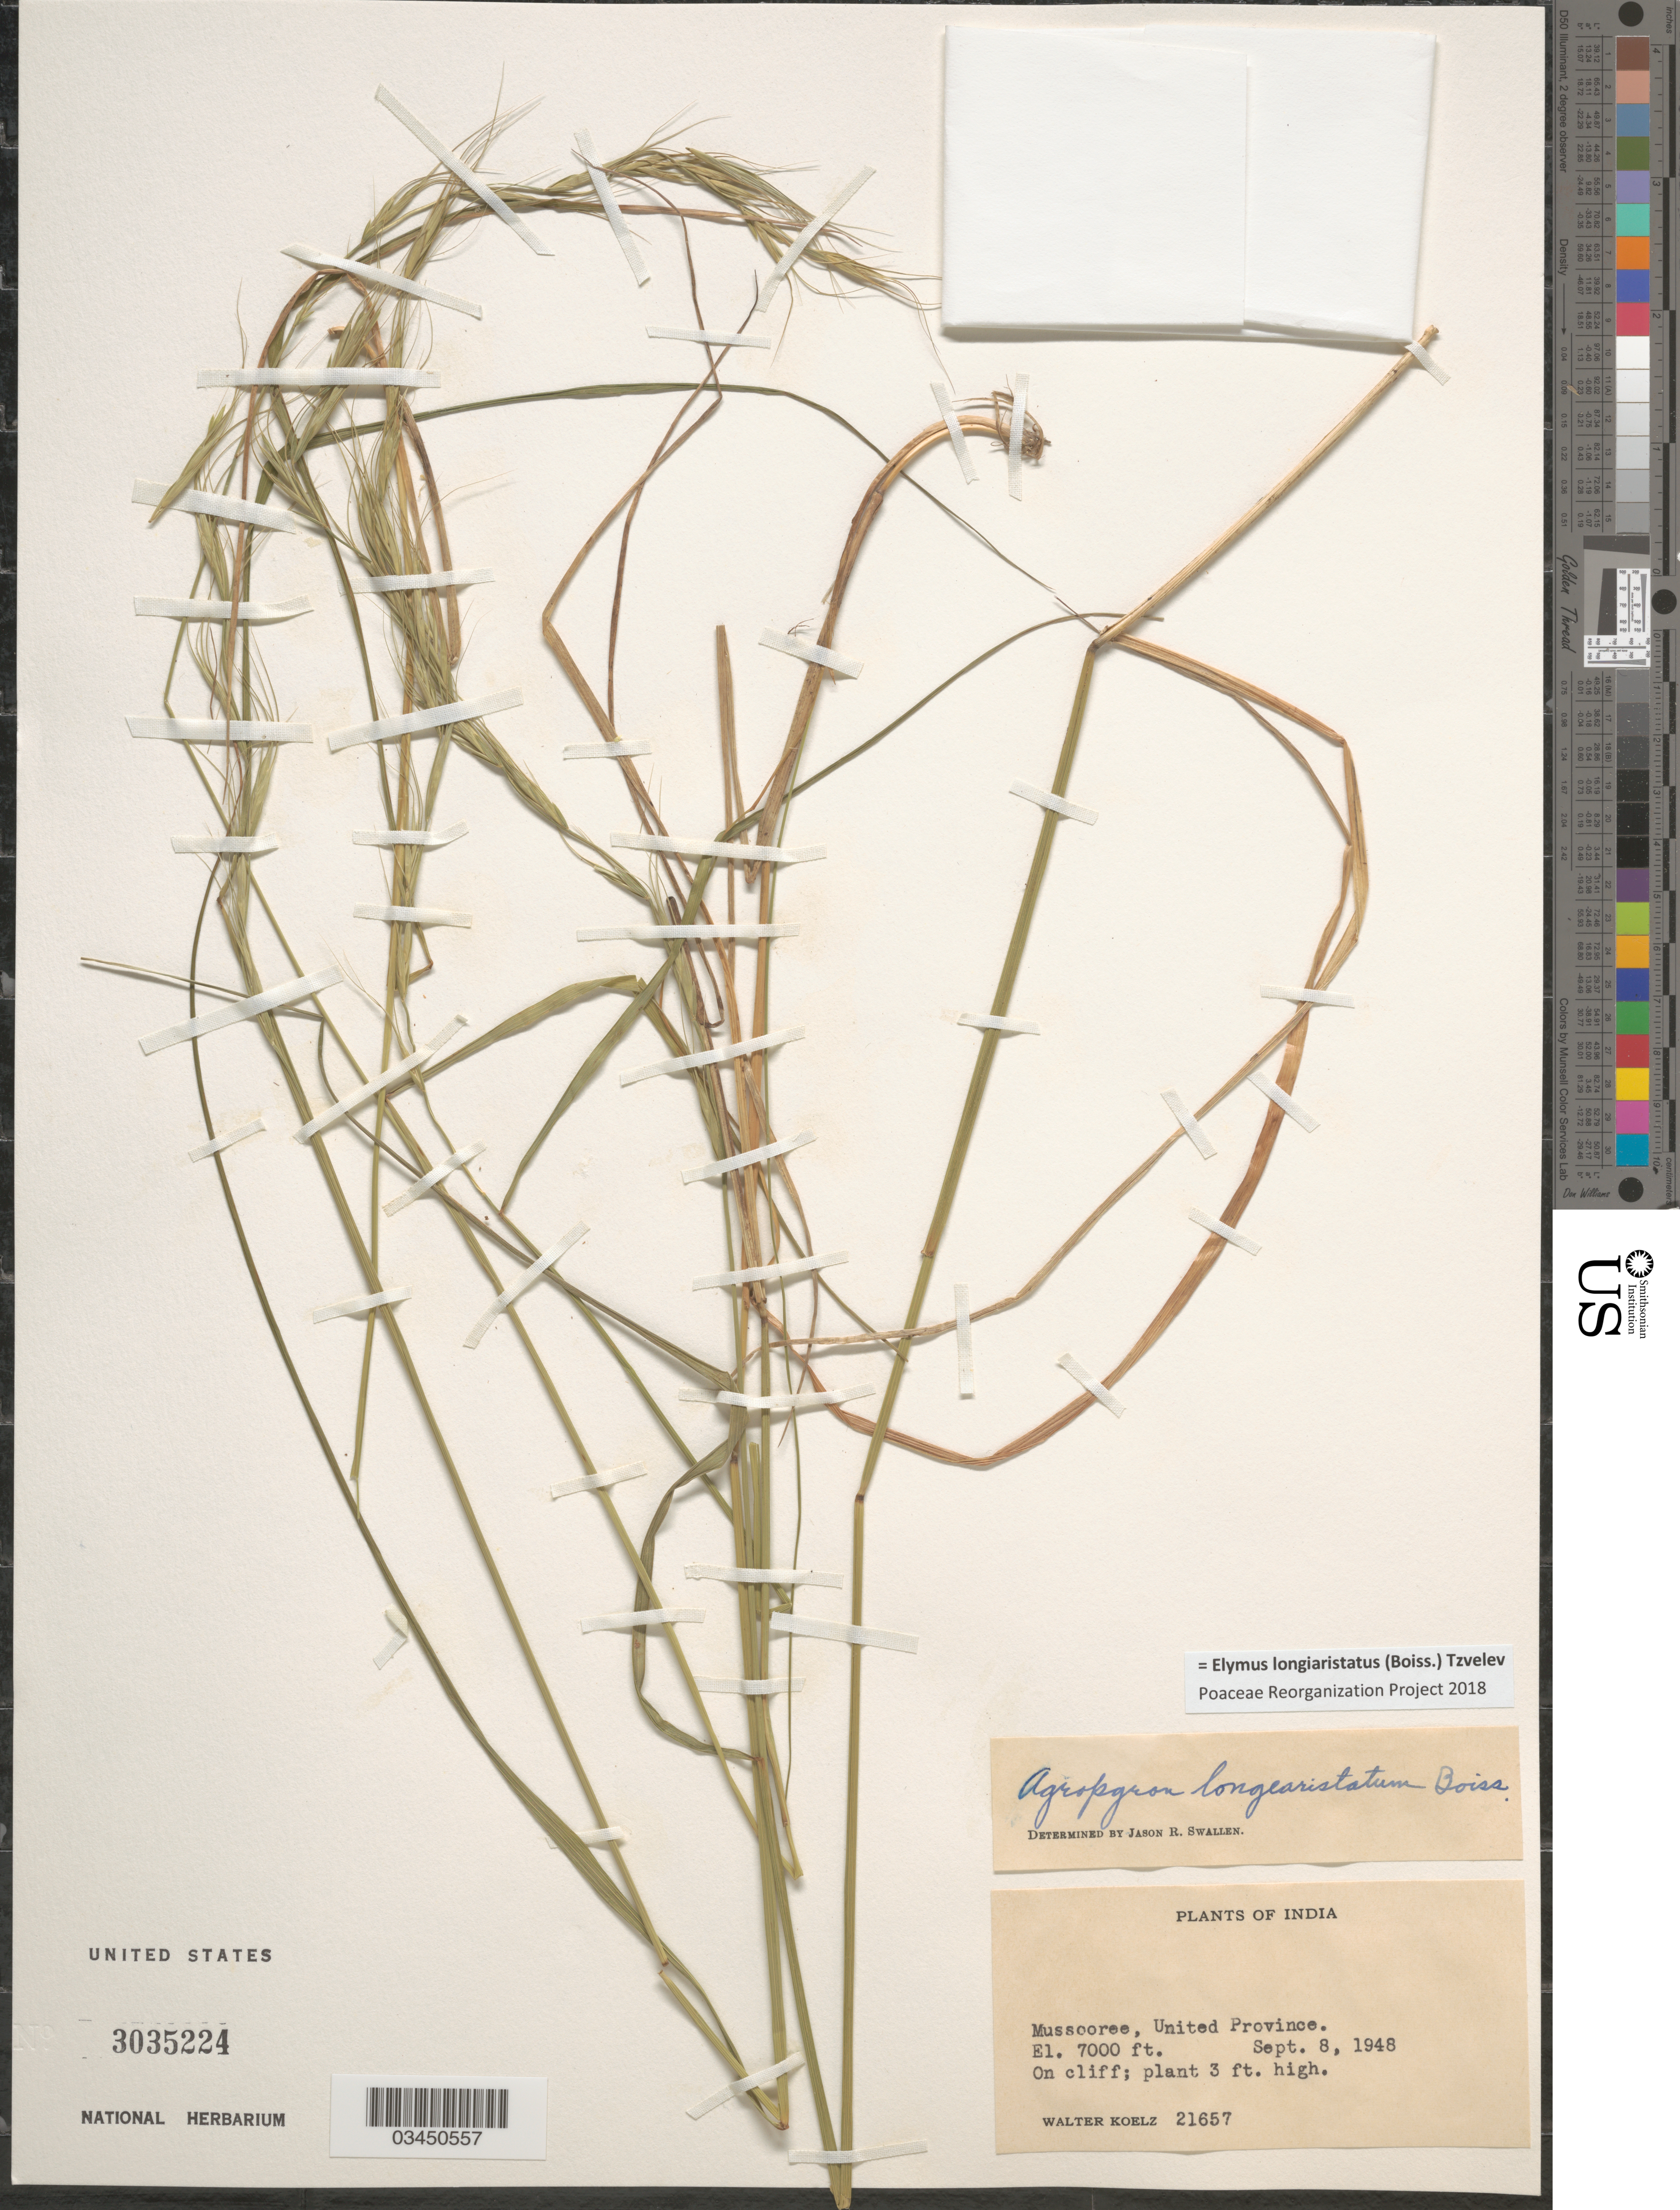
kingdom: Plantae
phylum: Tracheophyta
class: Liliopsida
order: Poales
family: Poaceae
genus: Elymus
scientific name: Elymus longiaristatus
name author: (Boiss.) Tzvelev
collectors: W. N. Koelz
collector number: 21657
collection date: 1948-09-08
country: India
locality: Mussooree, United Province. On cliff.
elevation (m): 2134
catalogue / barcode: US 3035224